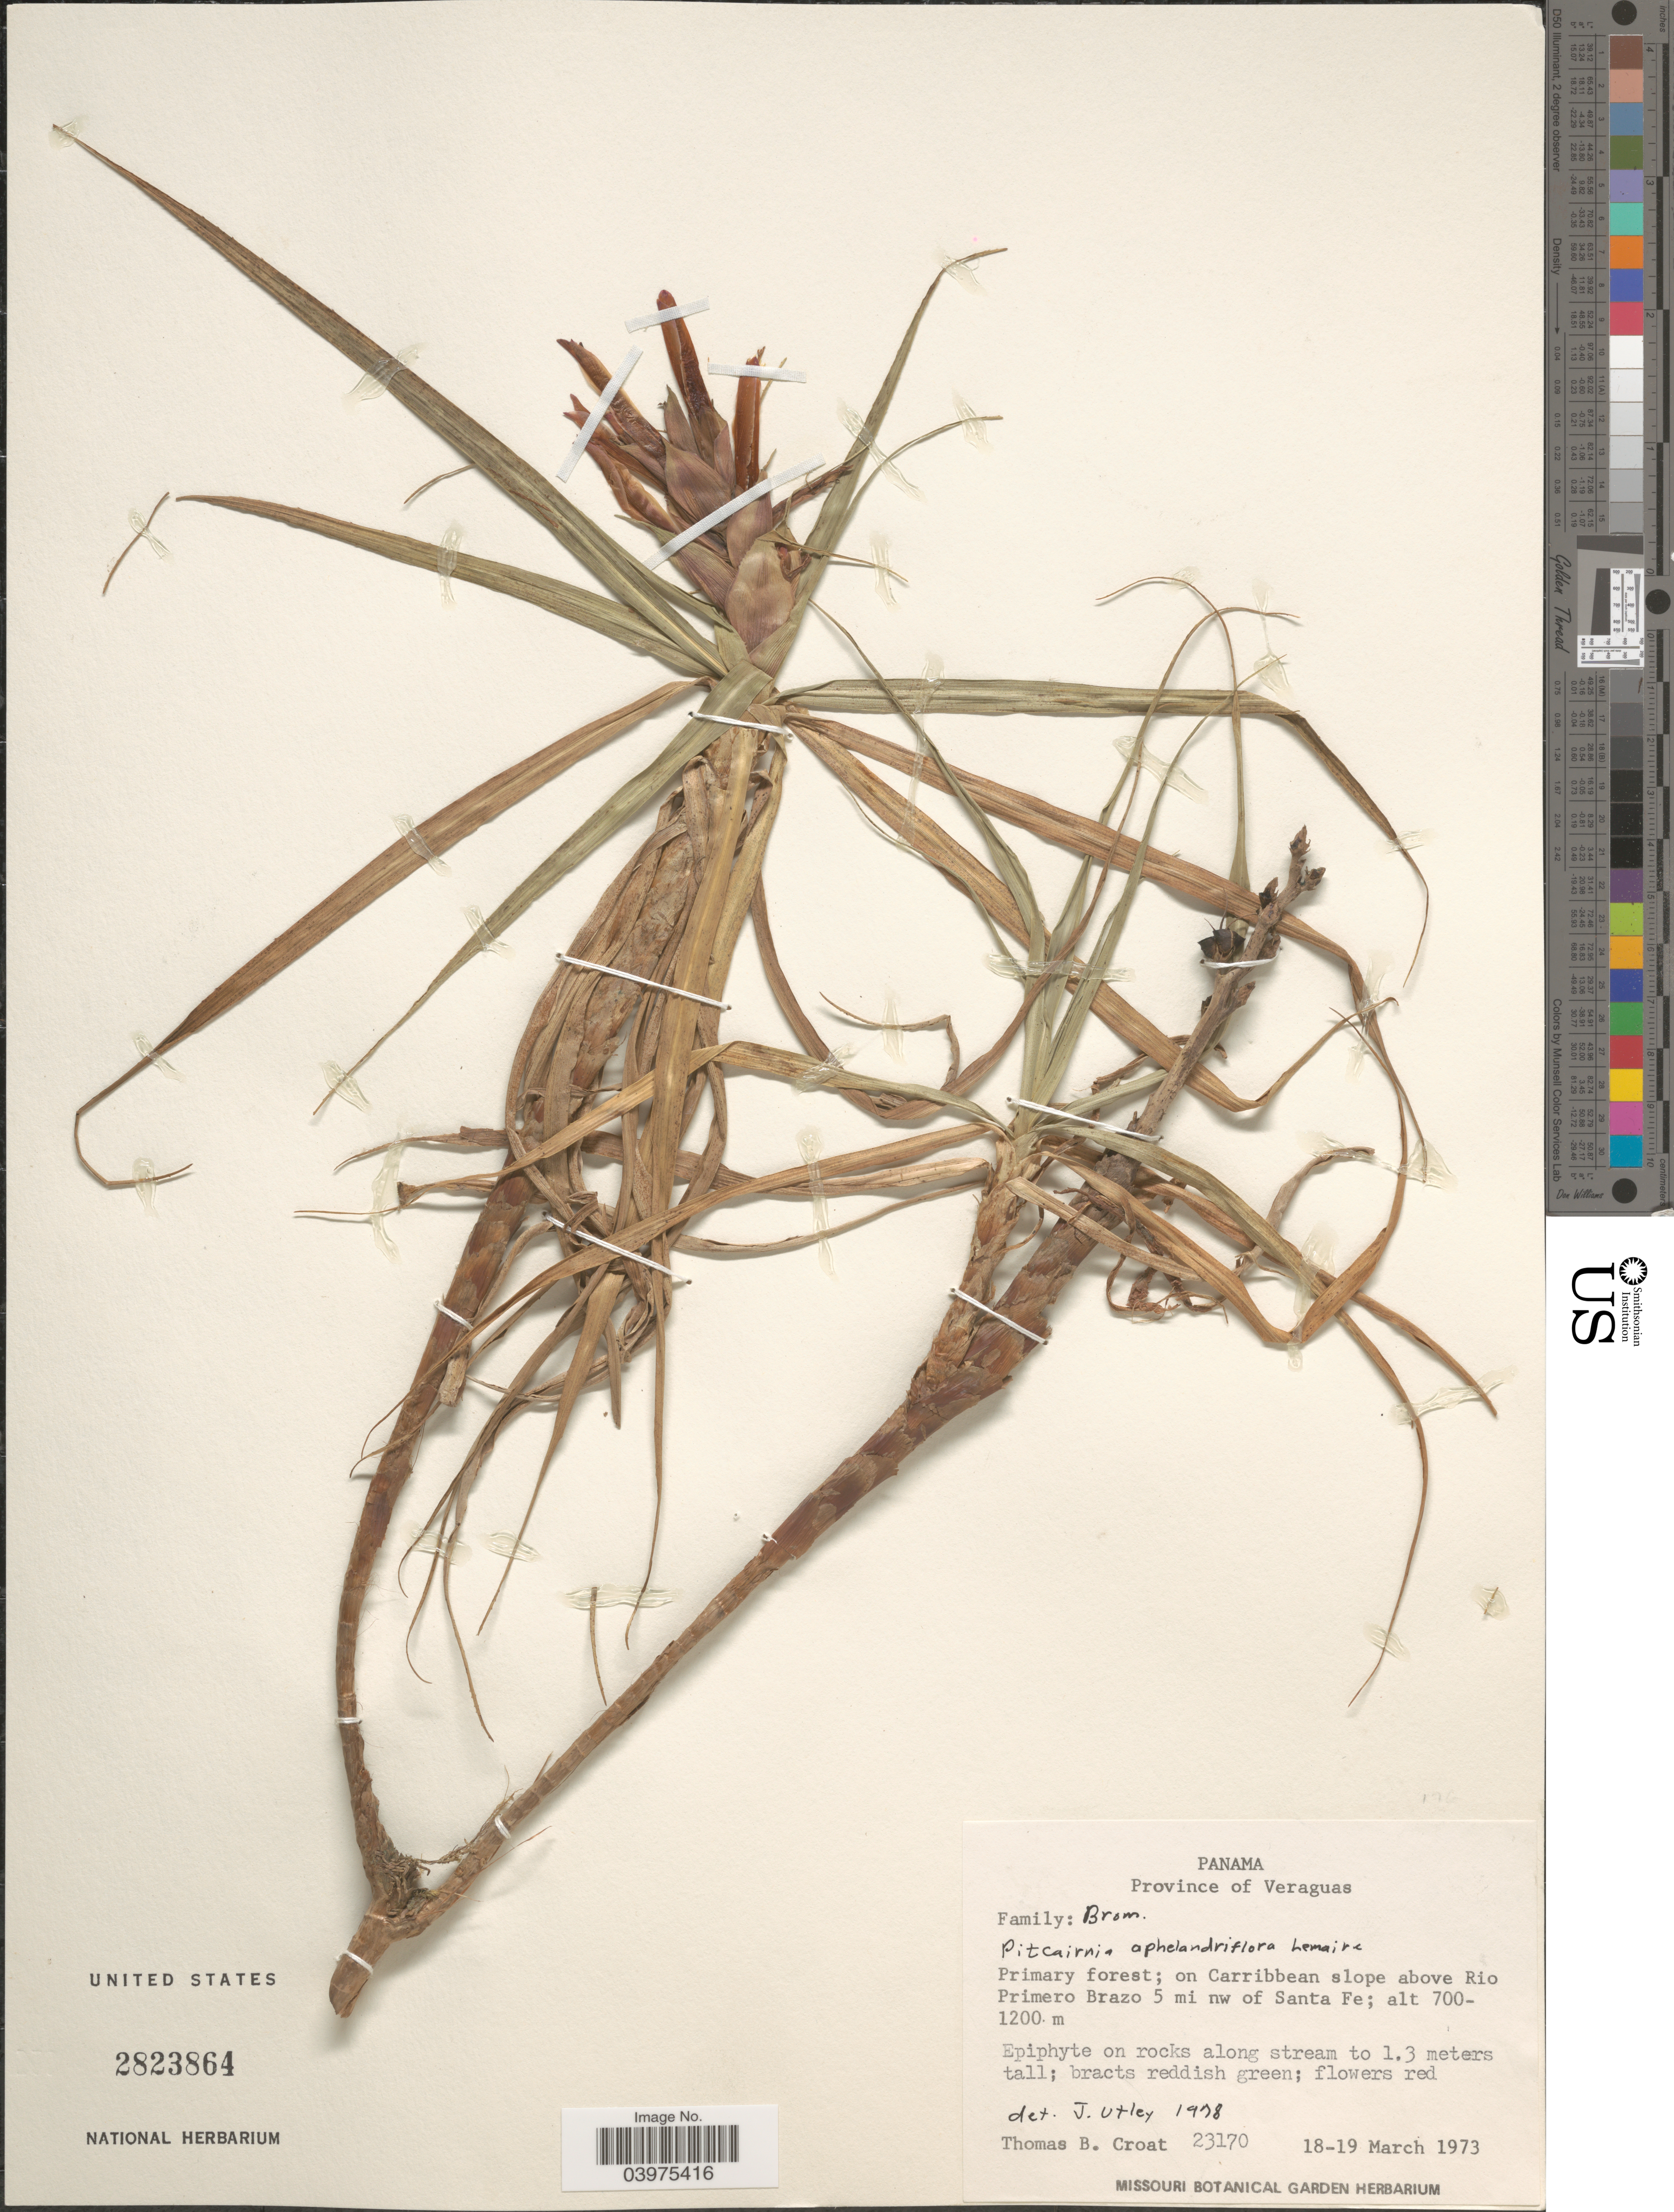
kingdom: Plantae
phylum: Tracheophyta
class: Liliopsida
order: Poales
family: Bromeliaceae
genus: Pitcairnia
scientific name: Pitcairnia aphelandriflora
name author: Lem.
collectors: T. B. Croat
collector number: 23170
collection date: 1973-03-18/1973-03-19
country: Panama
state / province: Veraguas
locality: On Carribbean slope above Rio Primero Brazo 5 mi nw of Santa Fe.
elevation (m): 700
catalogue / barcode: US 2823864